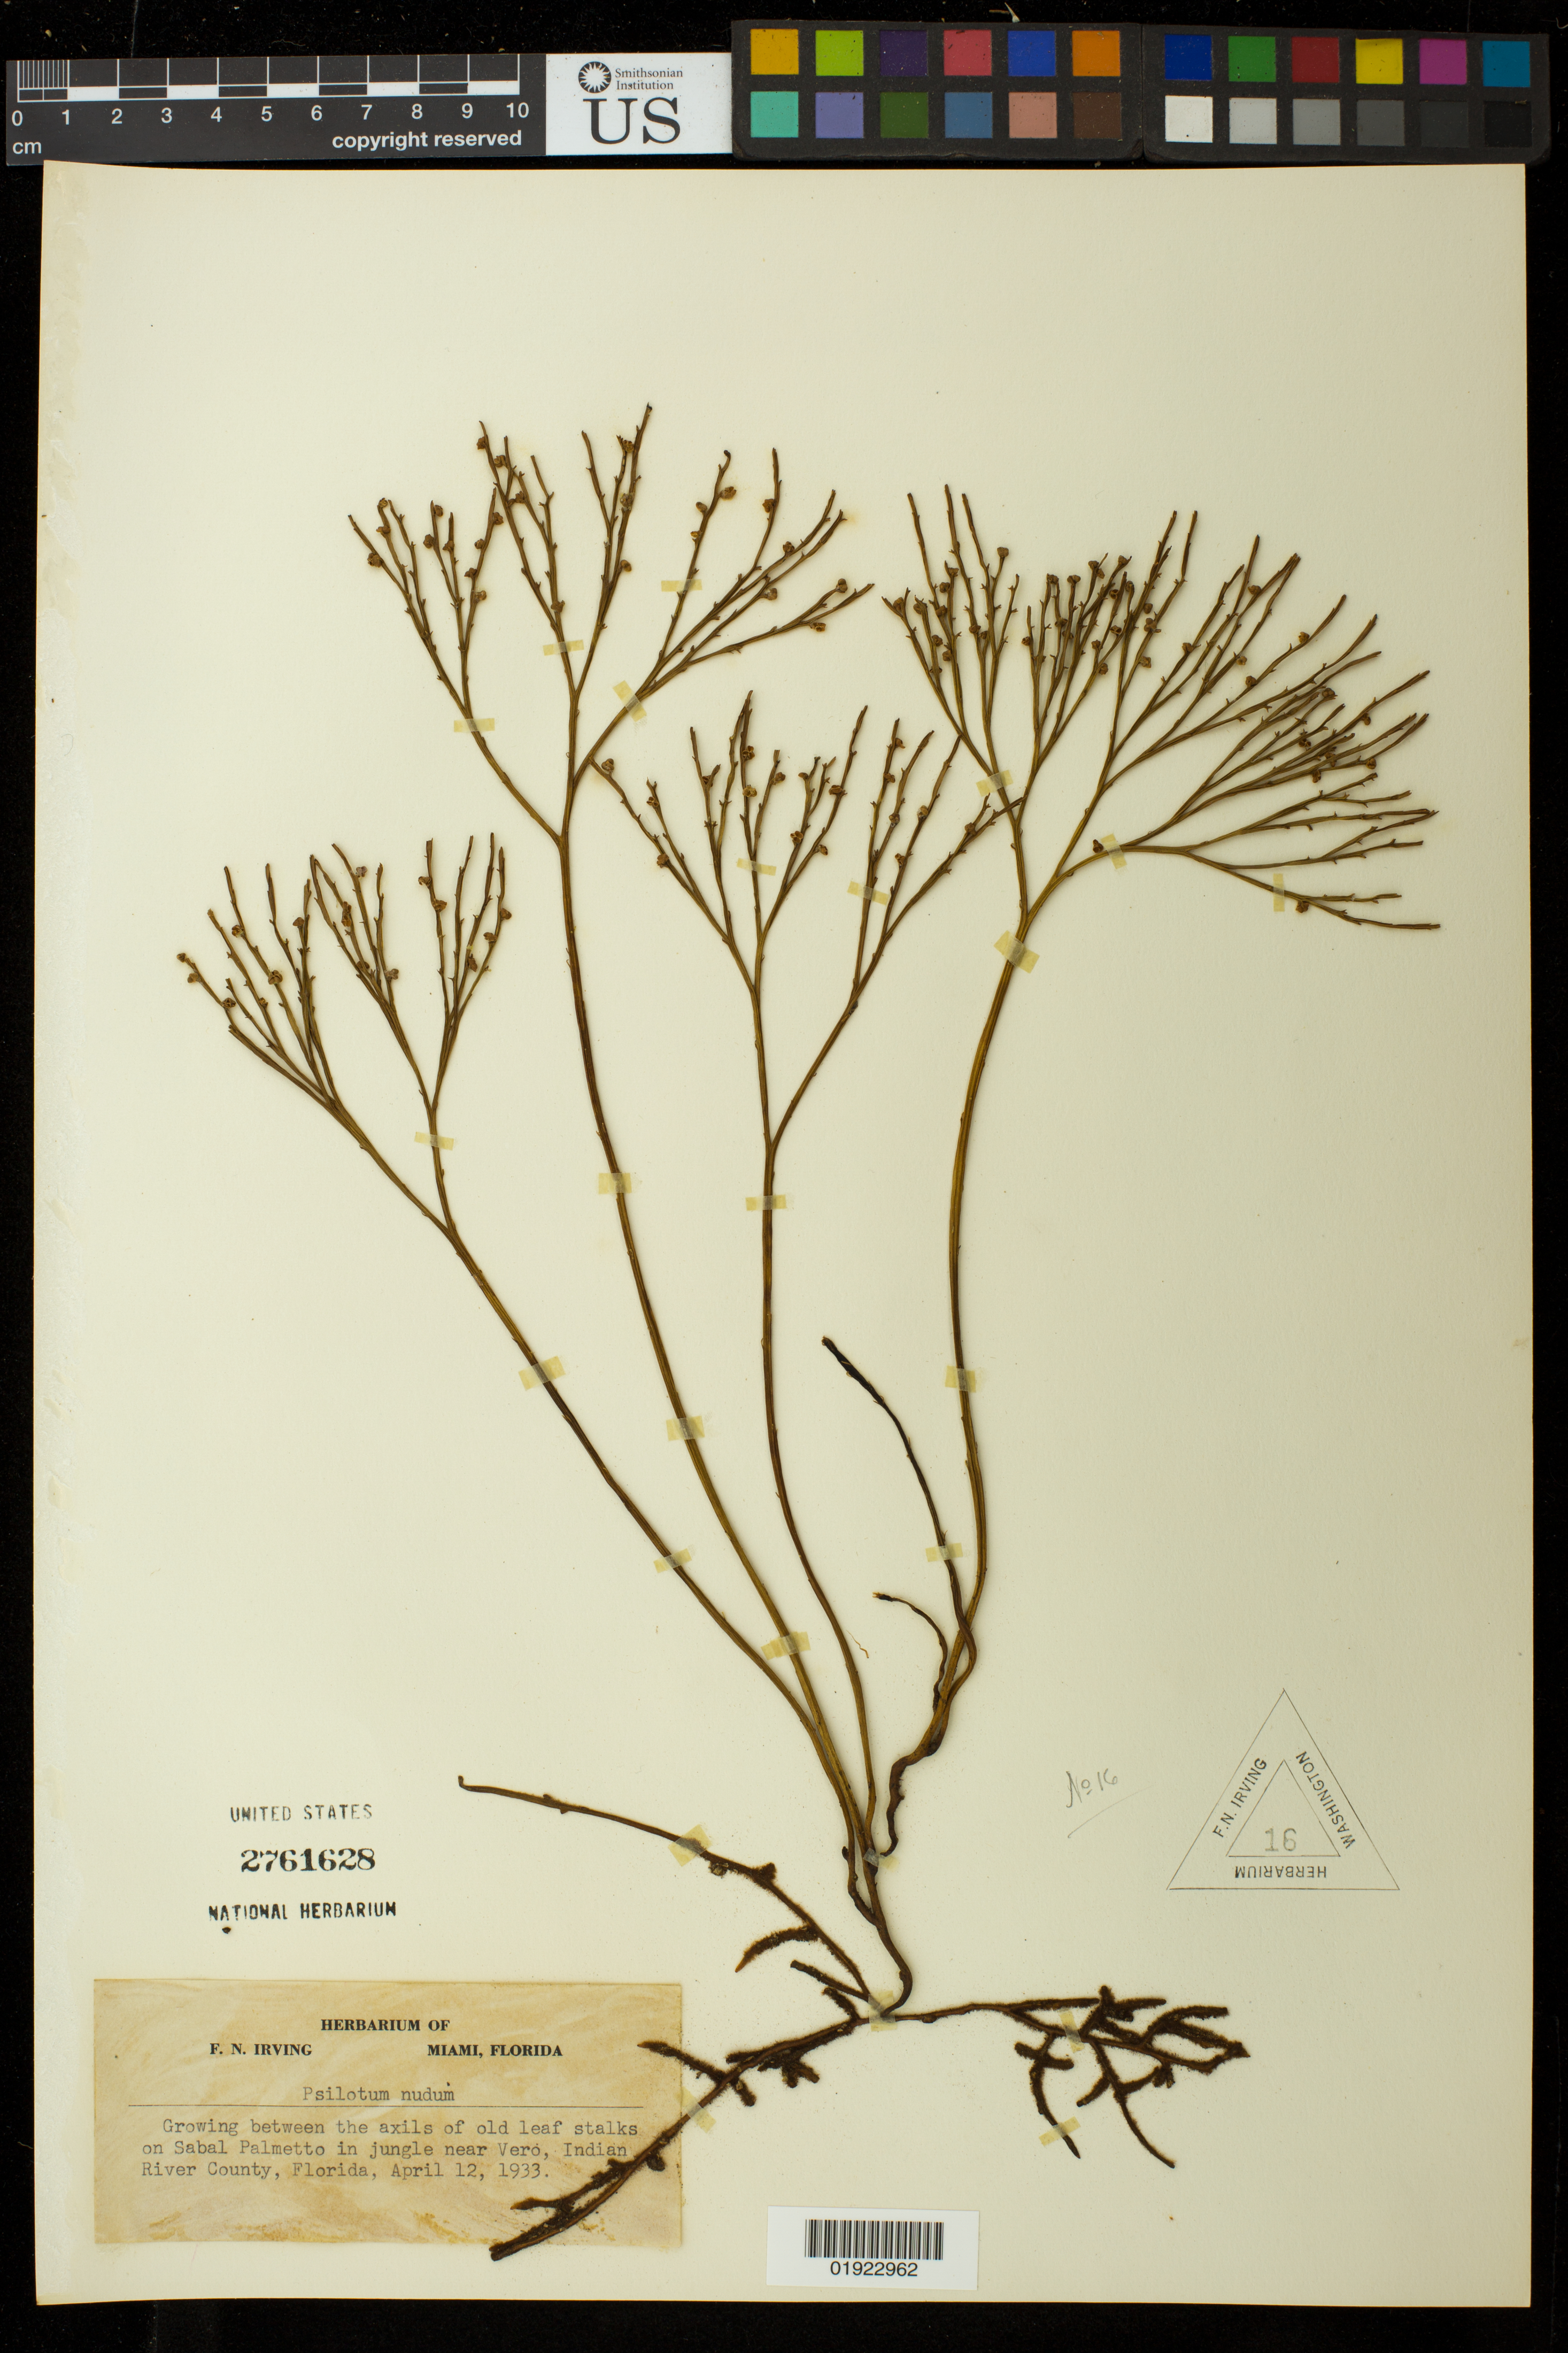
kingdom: Plantae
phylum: Tracheophyta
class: Polypodiopsida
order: Psilotales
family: Psilotaceae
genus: Psilotum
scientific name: Psilotum nudum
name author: (L.) P. Beauv.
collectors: F. Irving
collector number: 16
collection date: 1933-04-12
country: United States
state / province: Florida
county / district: Indian River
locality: On Sabal Palmetto in jungle near Vero.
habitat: Growing between the axils of old leaf stalks.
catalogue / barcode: US 2761628